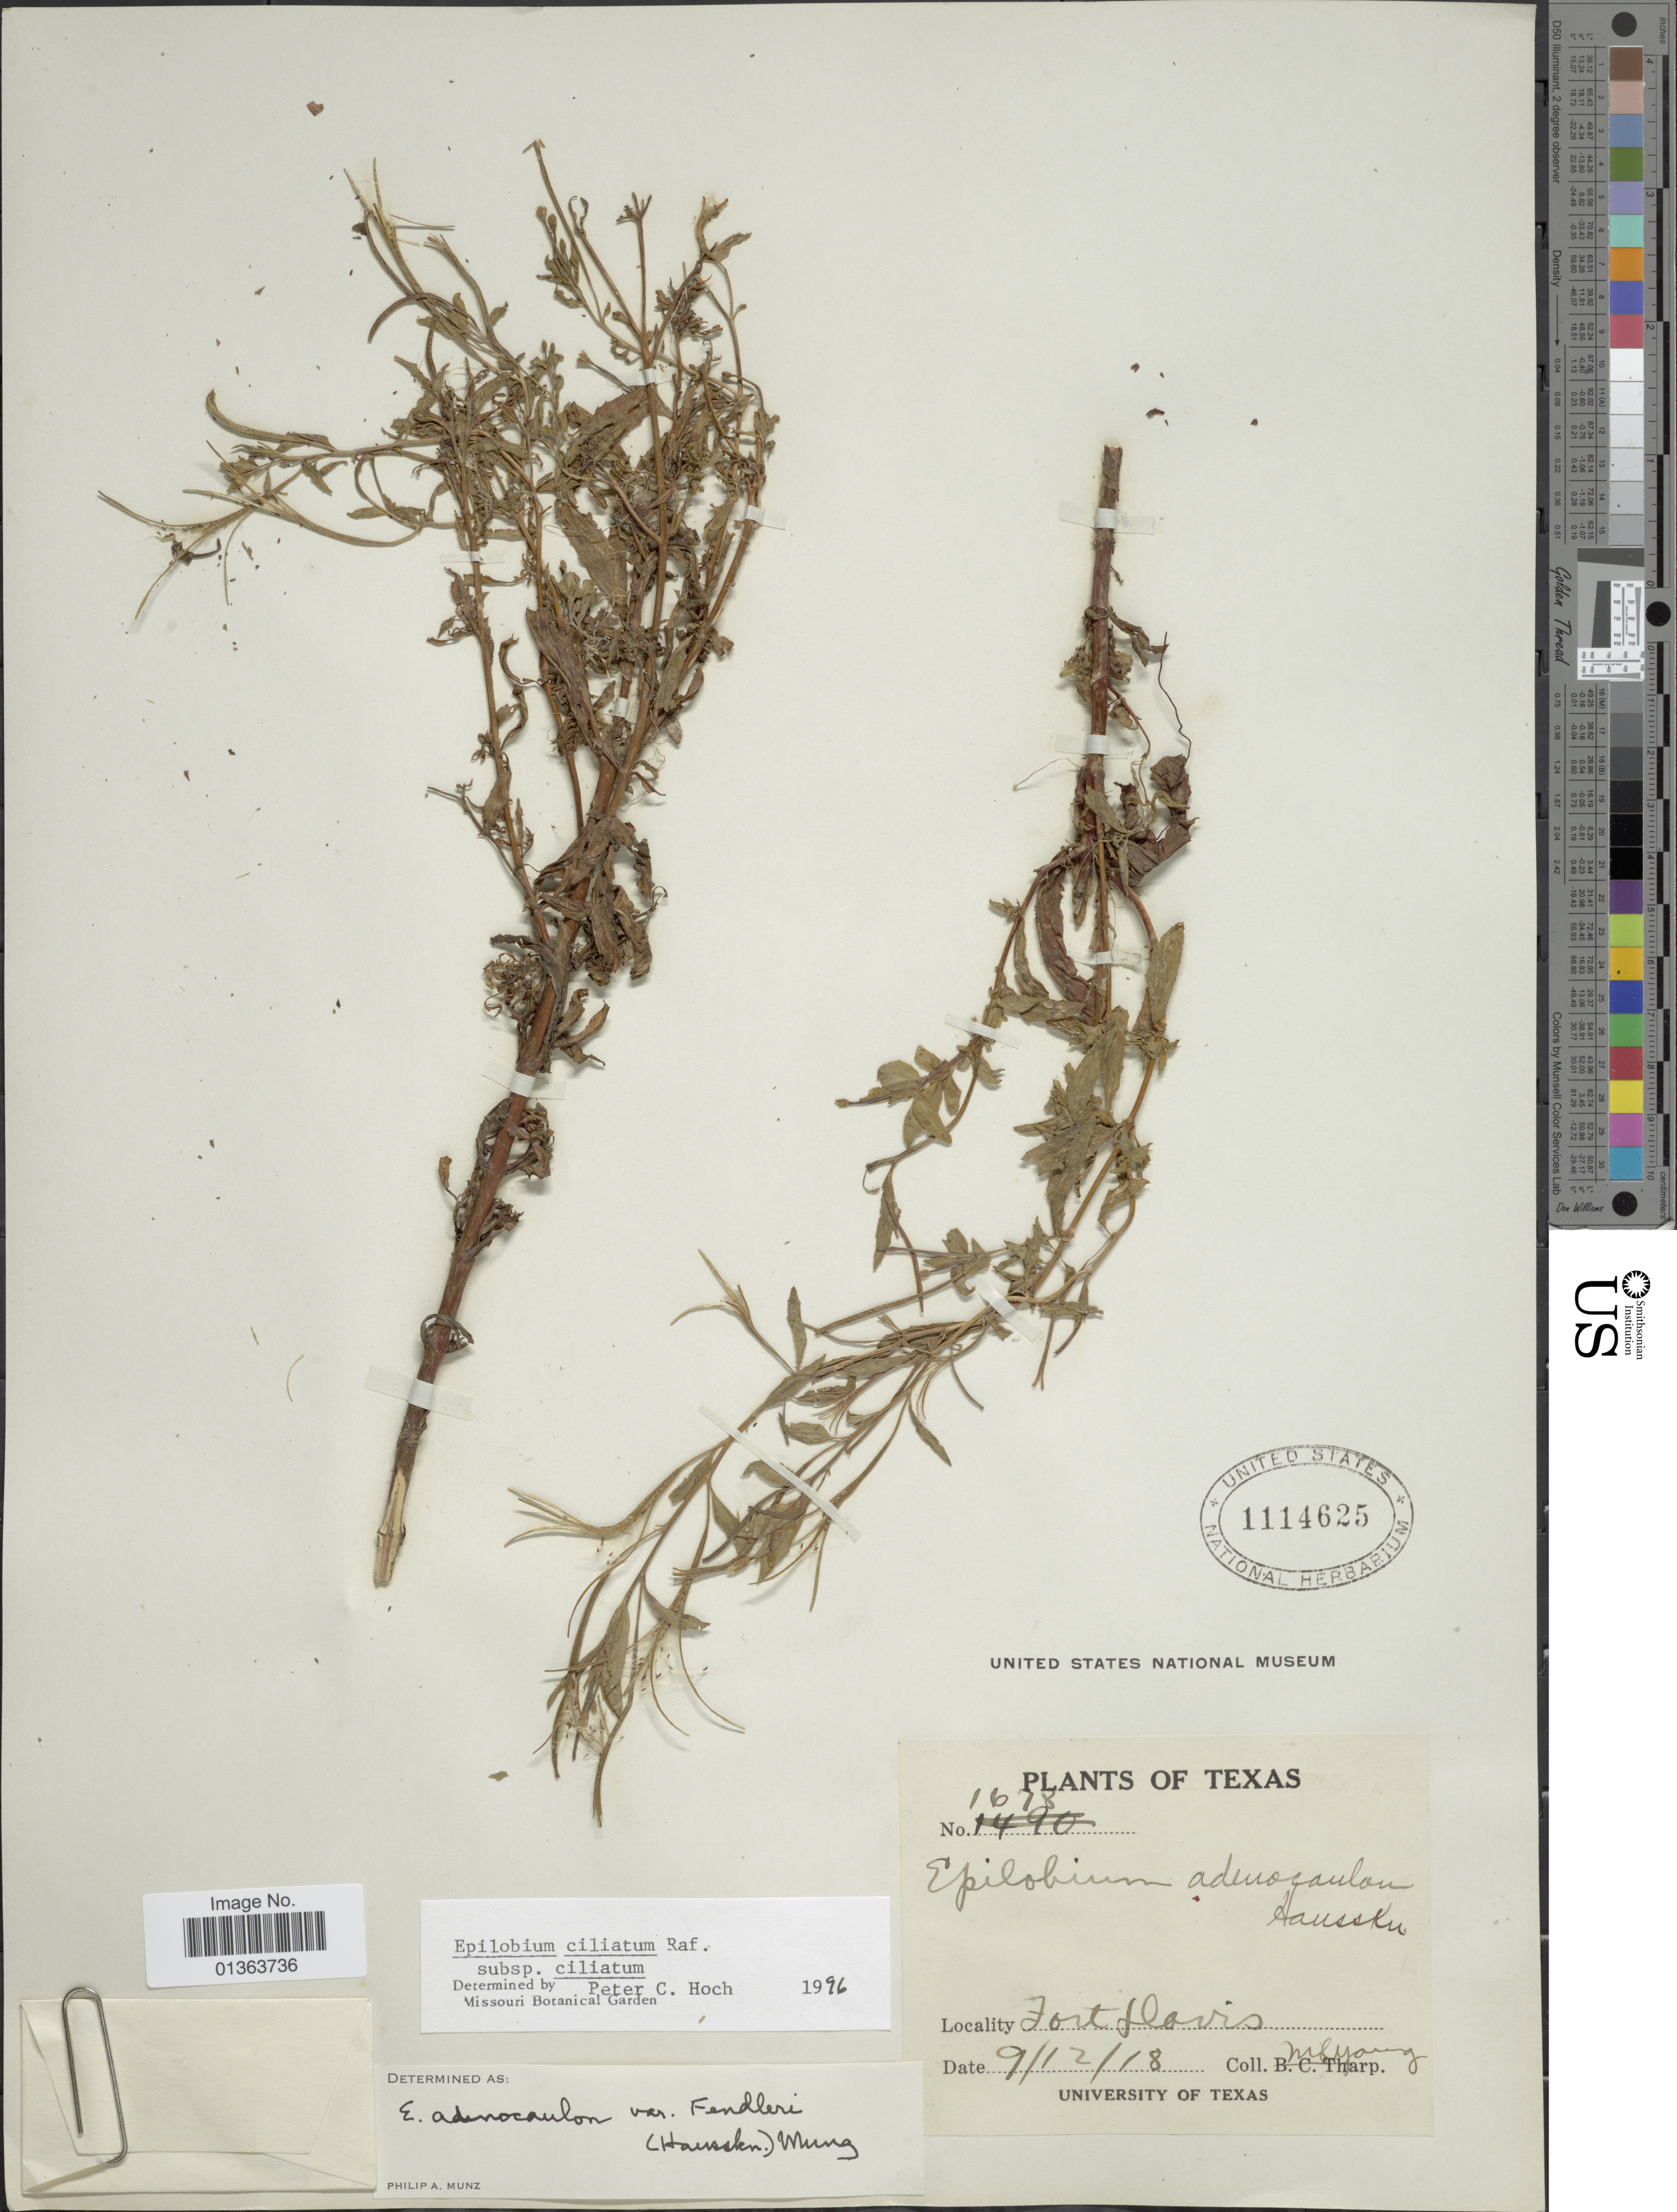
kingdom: Plantae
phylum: Tracheophyta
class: Magnoliopsida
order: Myrtales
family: Onagraceae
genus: Epilobium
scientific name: Epilobium ciliatum subsp. ciliatum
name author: Raf.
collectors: M. Young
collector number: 1678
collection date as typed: Transcribed d/m/y: 9/12/18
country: United States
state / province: Texas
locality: Fort Havis.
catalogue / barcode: US 1114625